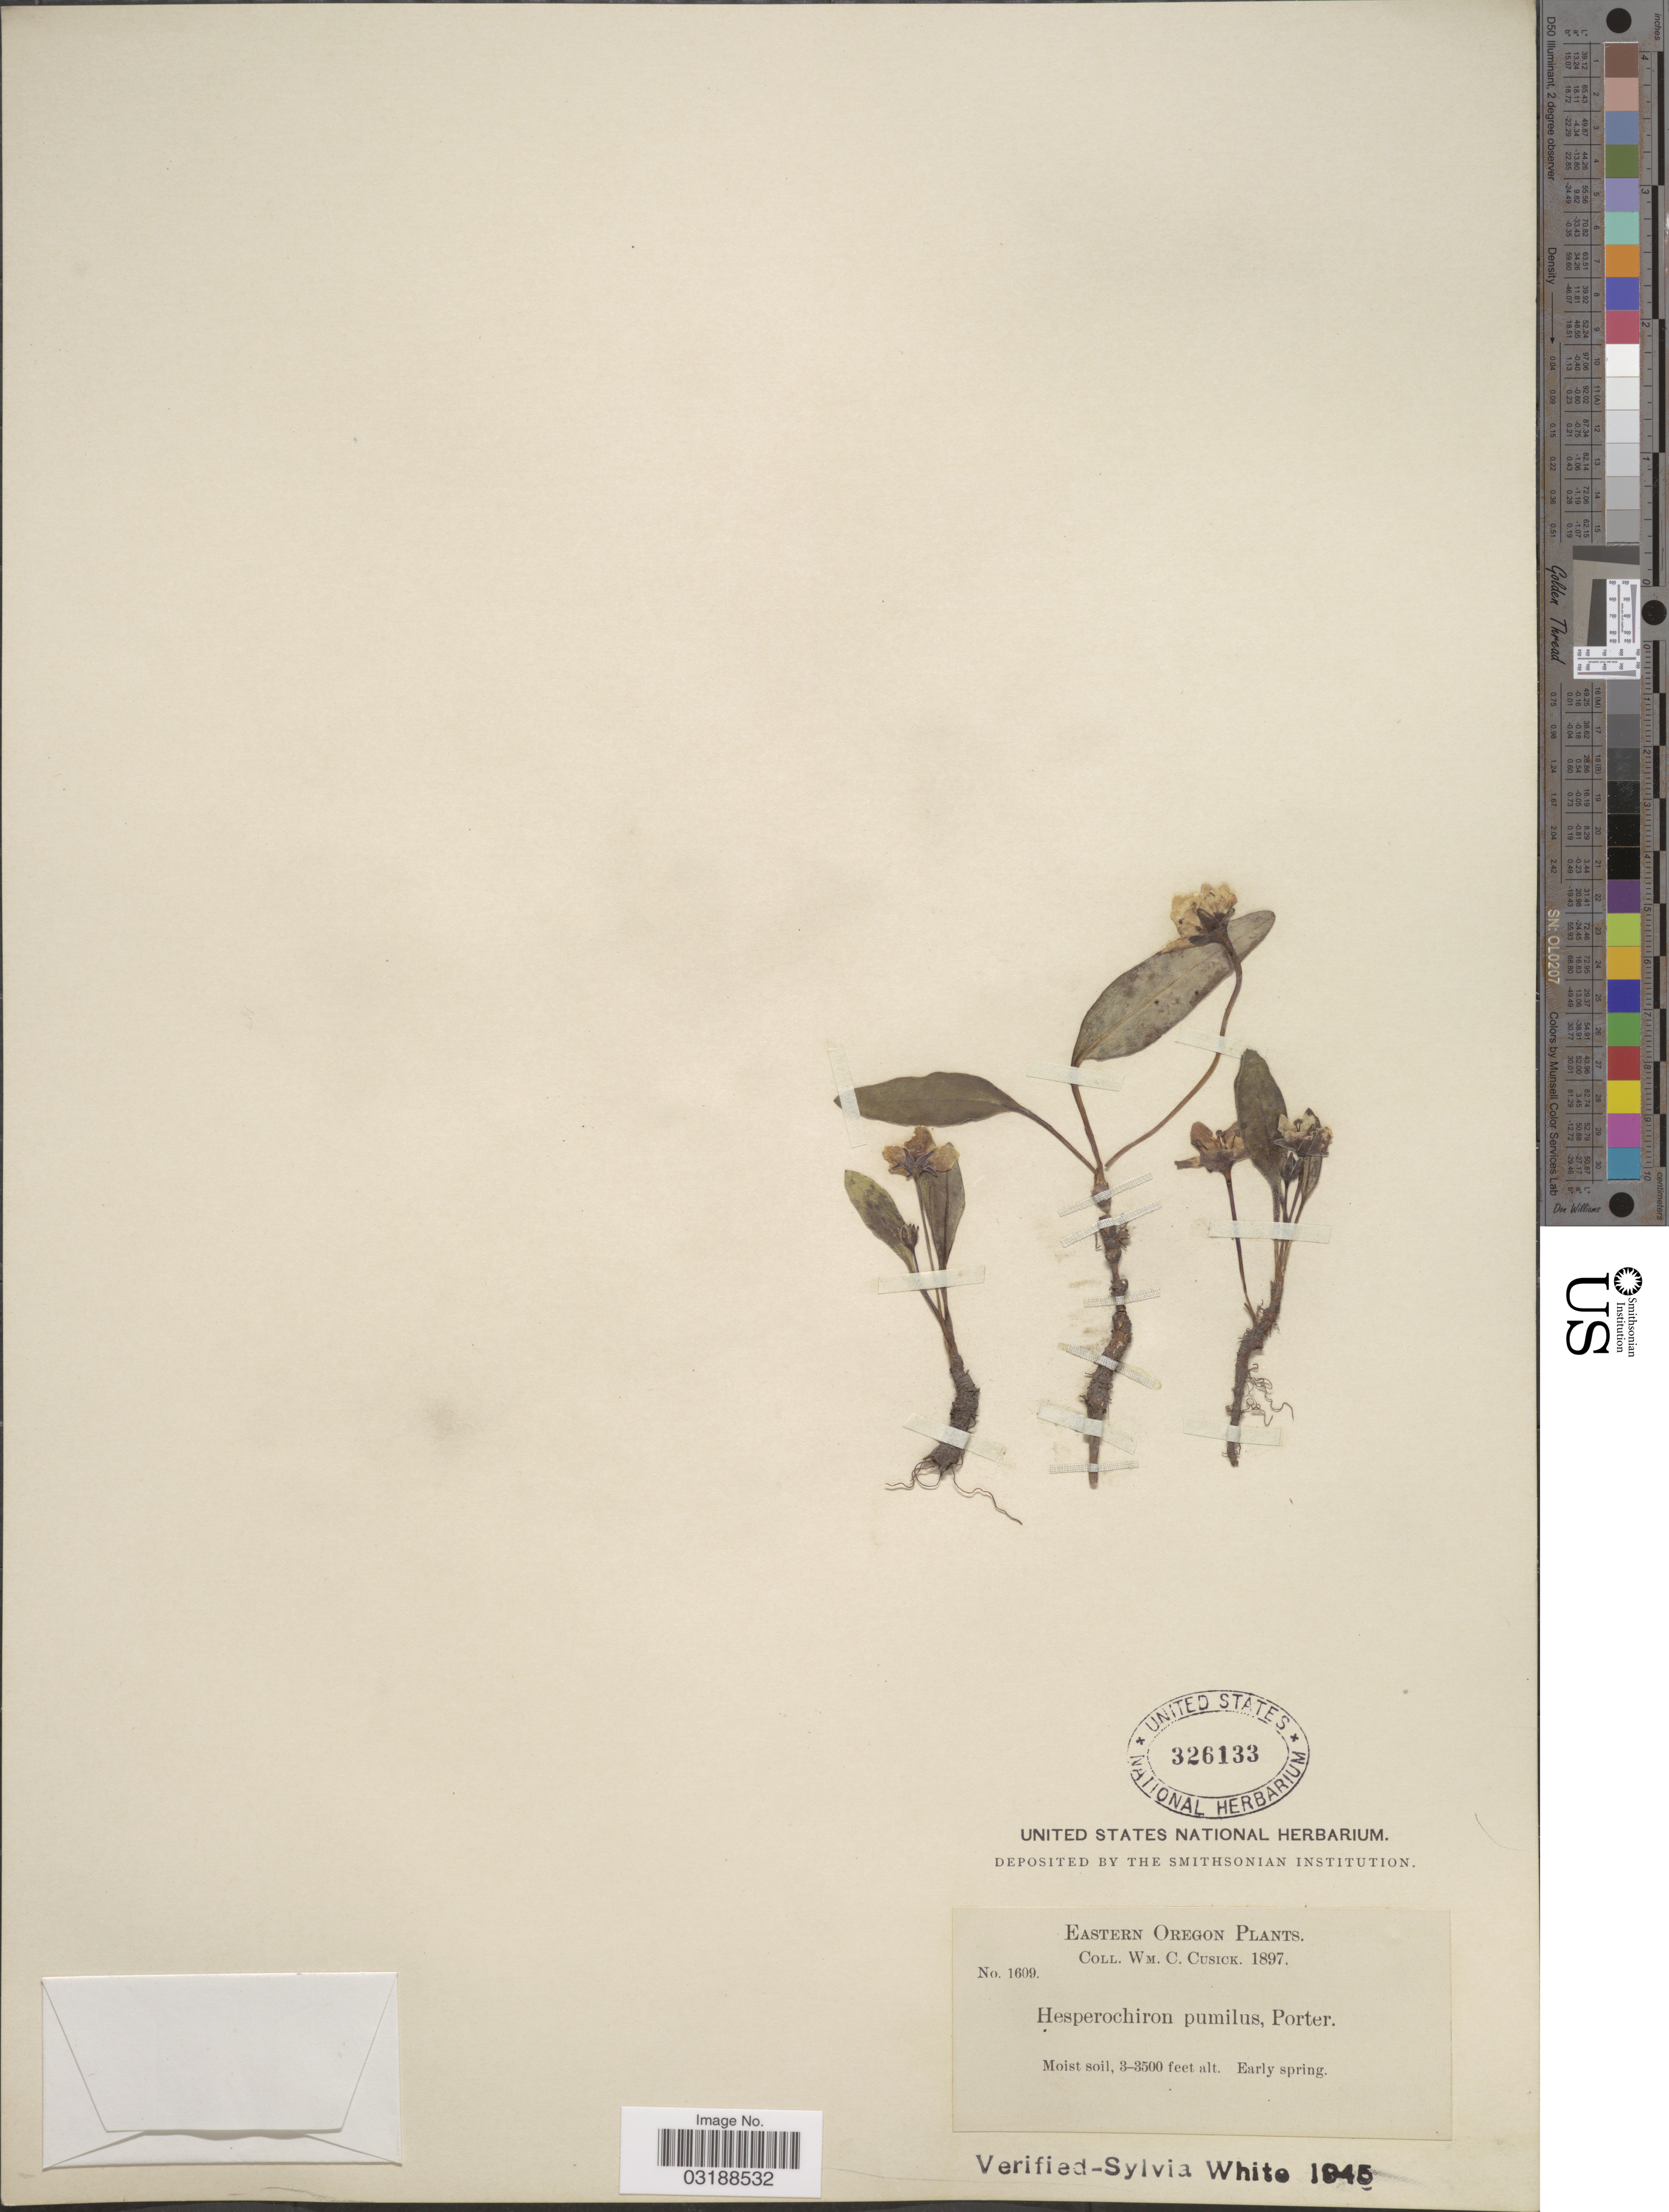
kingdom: Plantae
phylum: Tracheophyta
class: Magnoliopsida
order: Boraginales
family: Hydrophyllaceae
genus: Hesperochiron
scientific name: Hesperochiron pumilus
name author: (Griseb.) Porter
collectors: W. C. Cusick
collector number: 1609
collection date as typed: Early Spring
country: United States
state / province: Oregon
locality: Eastern Oregon.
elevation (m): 914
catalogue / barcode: US 326133